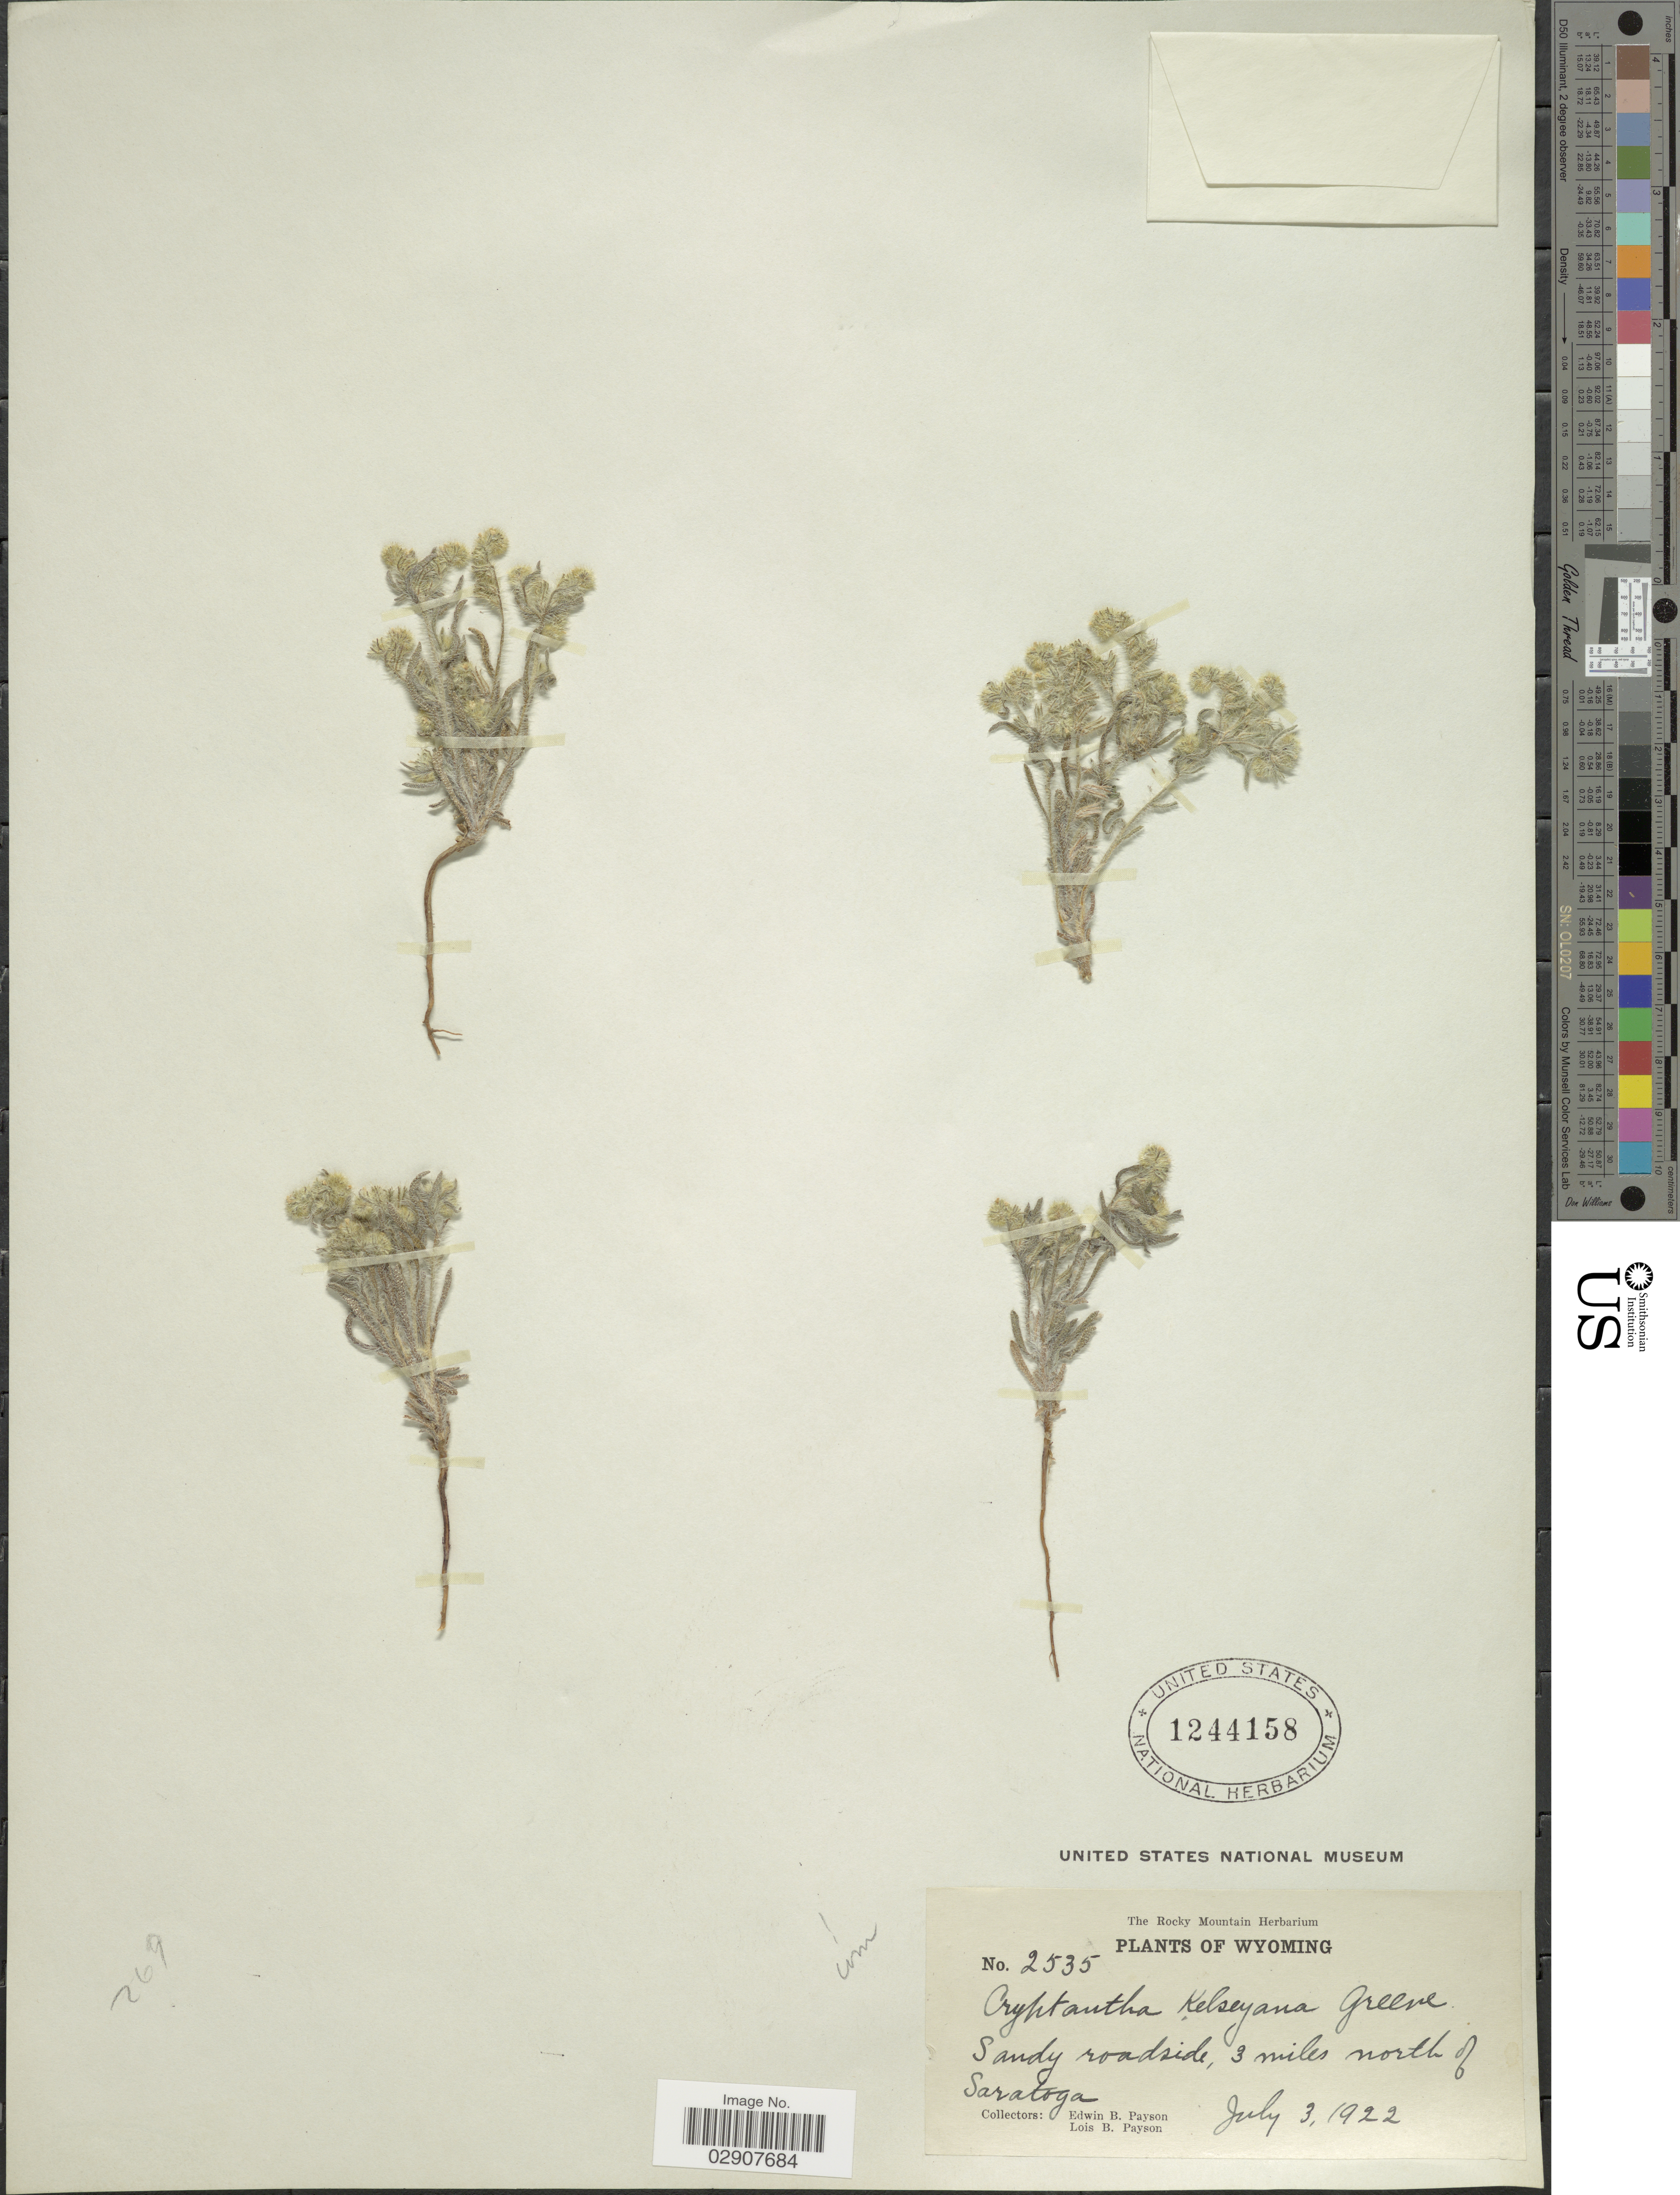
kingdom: Plantae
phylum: Tracheophyta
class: Magnoliopsida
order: Boraginales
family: Boraginaceae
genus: Cryptantha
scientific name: Cryptantha kelseyana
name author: S.W. Greene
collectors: E. B. Payson & L. Payson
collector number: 2535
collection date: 1922-07-03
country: United States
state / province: Wyoming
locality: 3 miles north of Saratoga.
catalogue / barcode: US 1244158